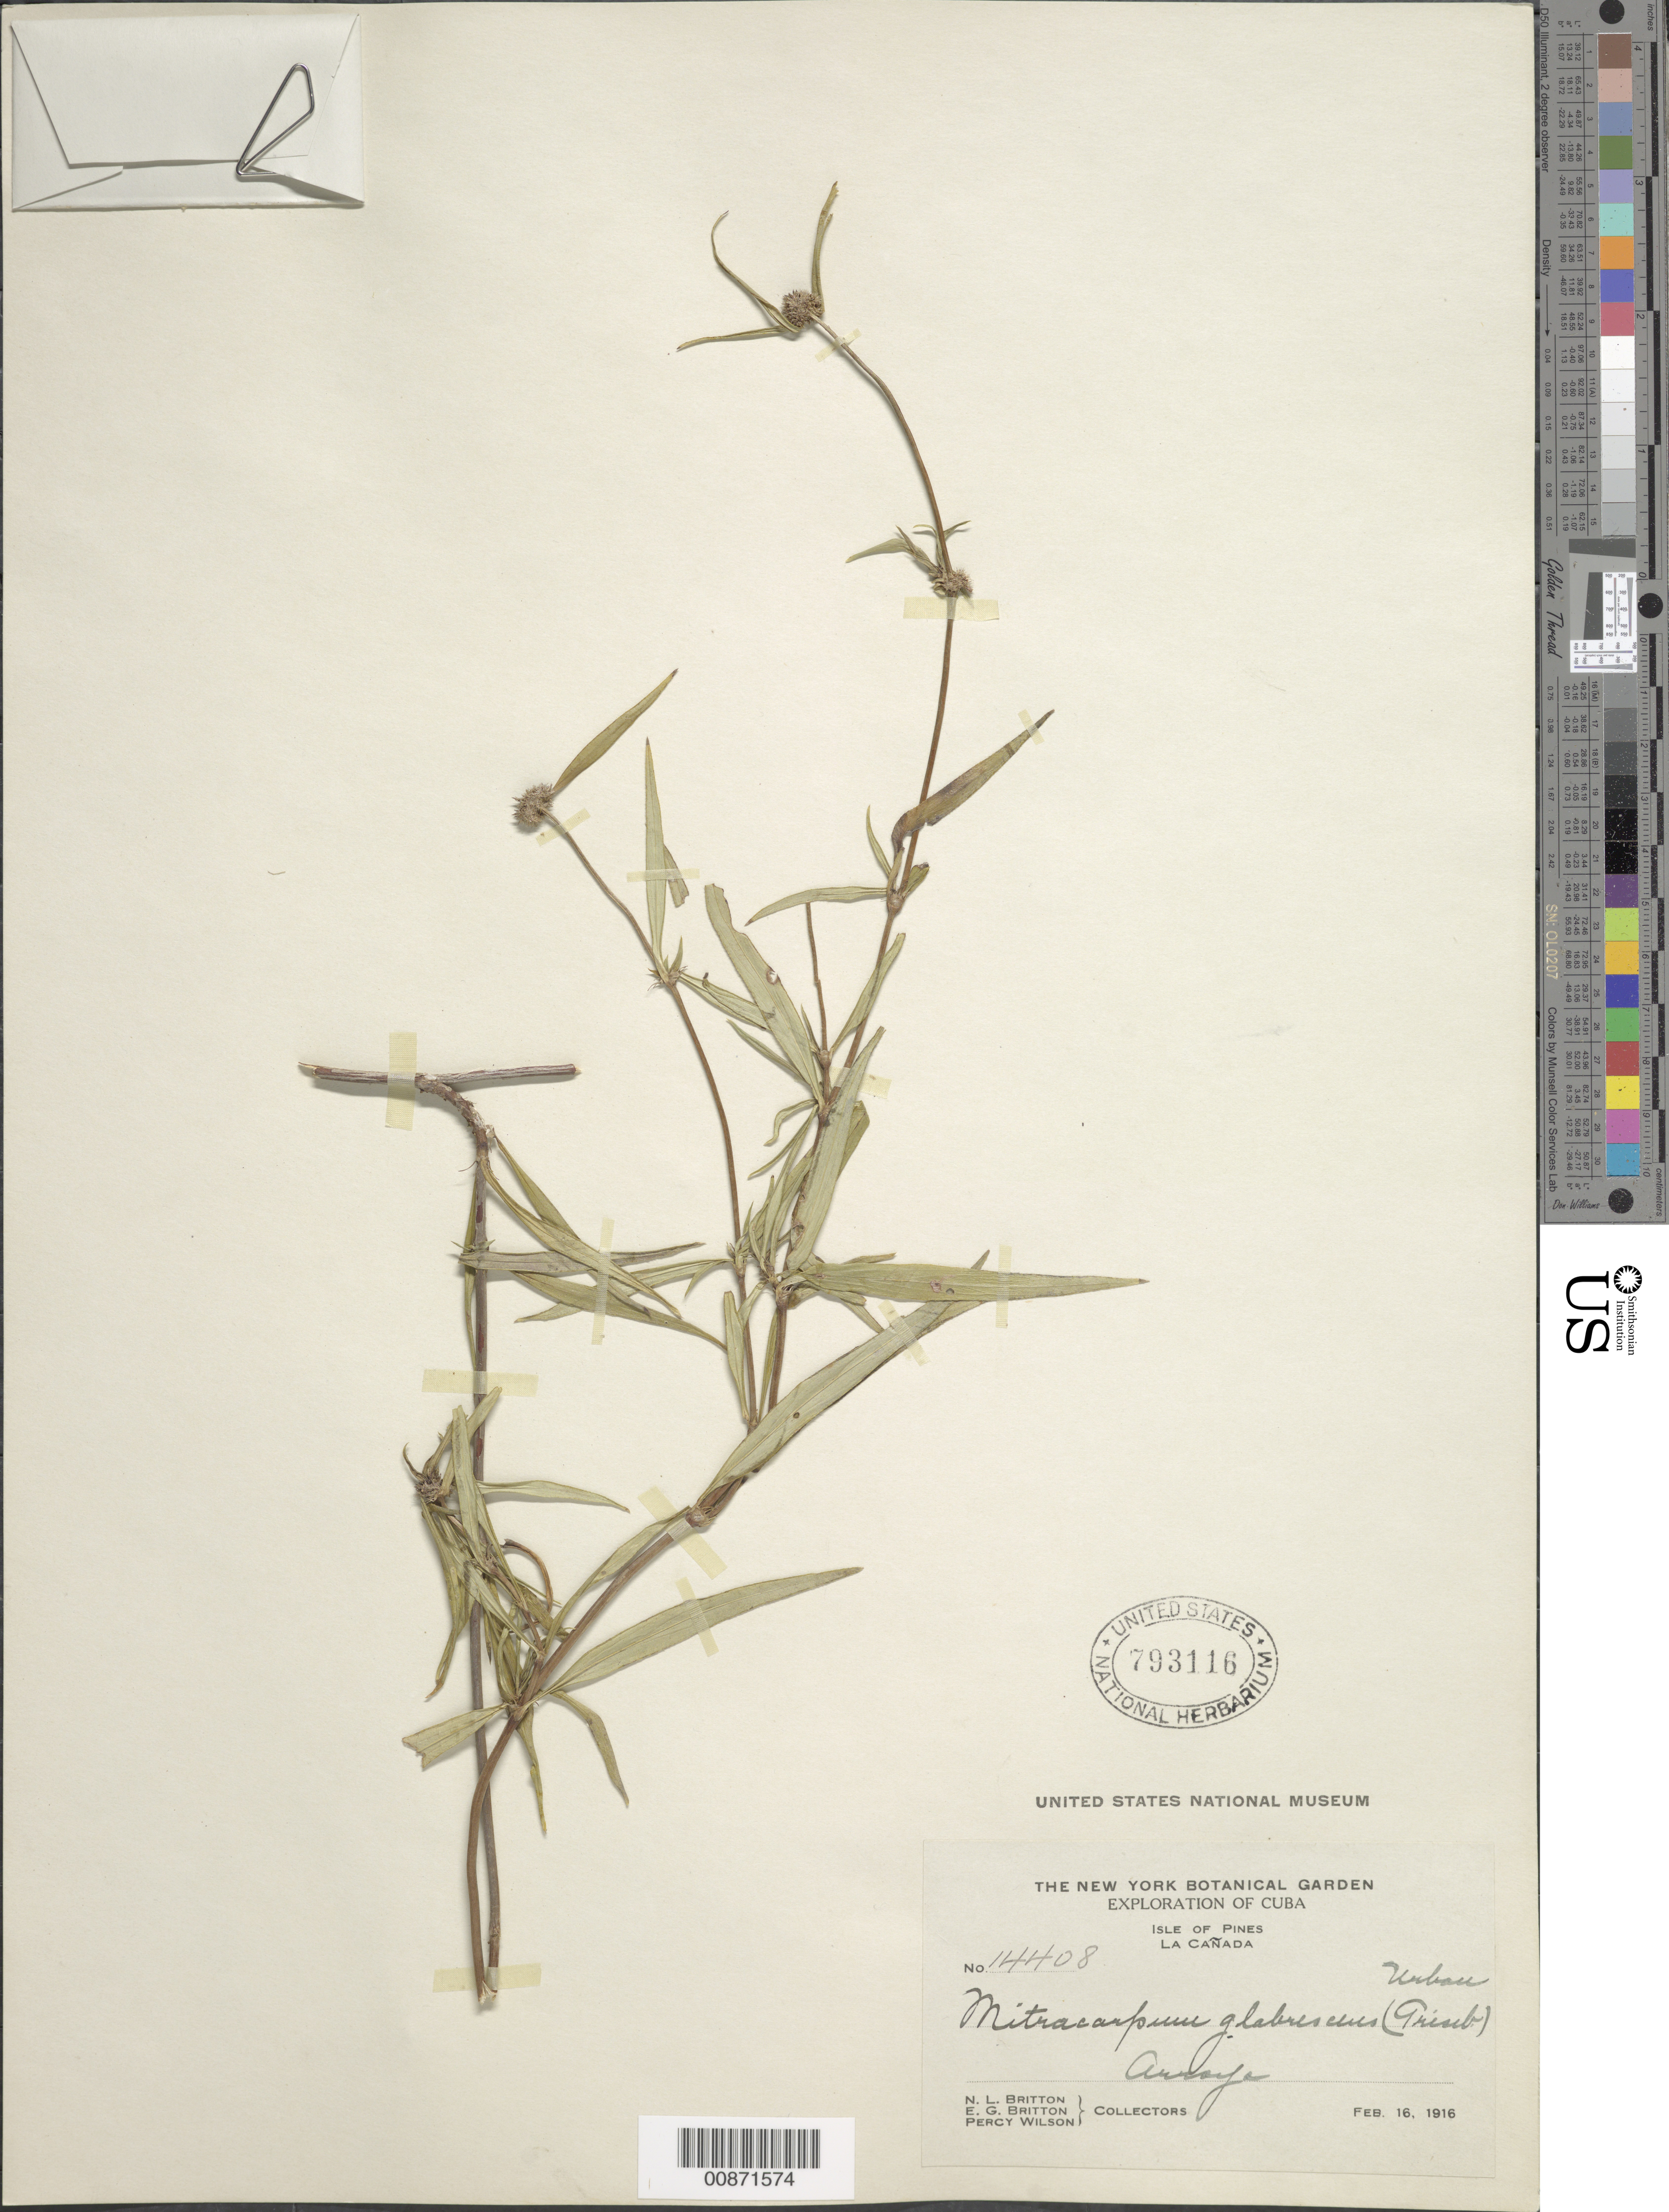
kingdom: Plantae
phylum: Tracheophyta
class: Magnoliopsida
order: Gentianales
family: Rubiaceae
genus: Mitracarpus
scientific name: Mitracarpus rhadinophyllus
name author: (B.L. Rob.) L.O. Williams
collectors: N. Britton, E. G. Britton & P. Wilson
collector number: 14408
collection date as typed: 16 Feb 1916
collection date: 1916-02-16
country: Cuba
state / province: Isla de La Juventud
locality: La Canada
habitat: Arroya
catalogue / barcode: US 793116